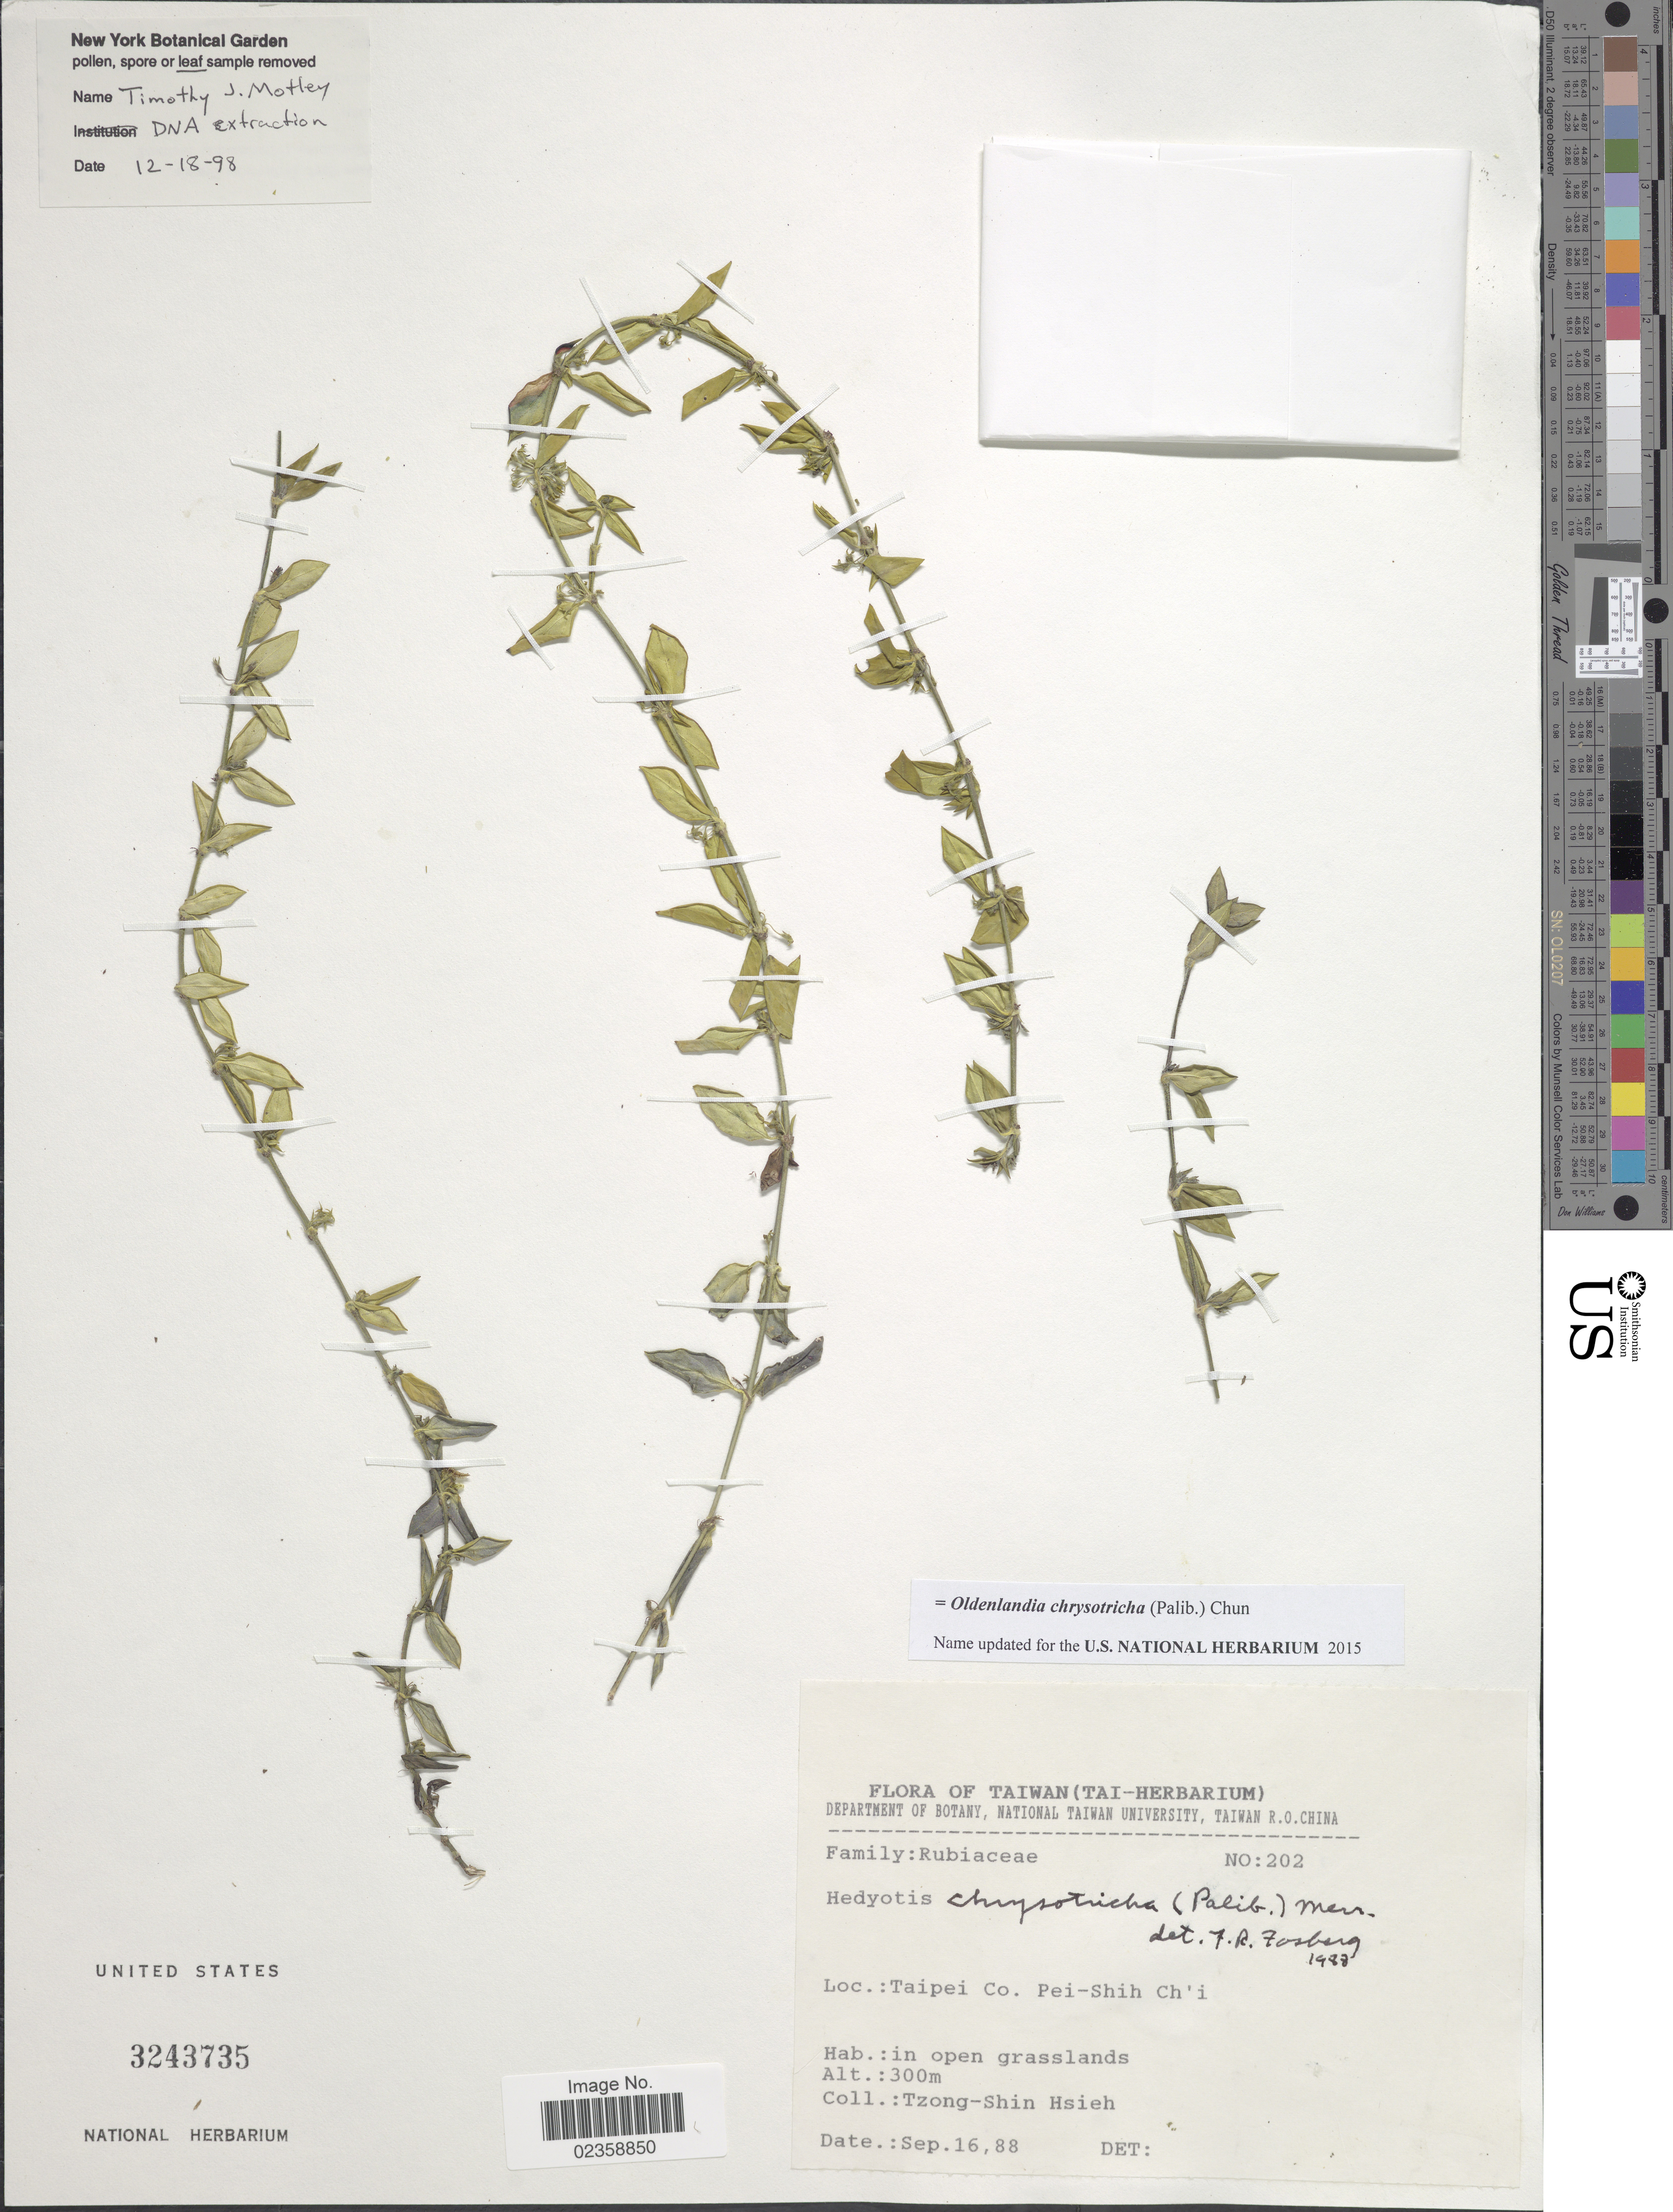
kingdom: Plantae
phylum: Tracheophyta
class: Magnoliopsida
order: Gentianales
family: Rubiaceae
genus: Oldenlandia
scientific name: Oldenlandia chrysotricha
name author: (Palib.) Chun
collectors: T. Hsieh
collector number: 202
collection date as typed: Transcribed d/m/y: 16/9/88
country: Taiwan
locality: Taipei Co. Pei-Shih Ch'i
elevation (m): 300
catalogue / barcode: US 3243735